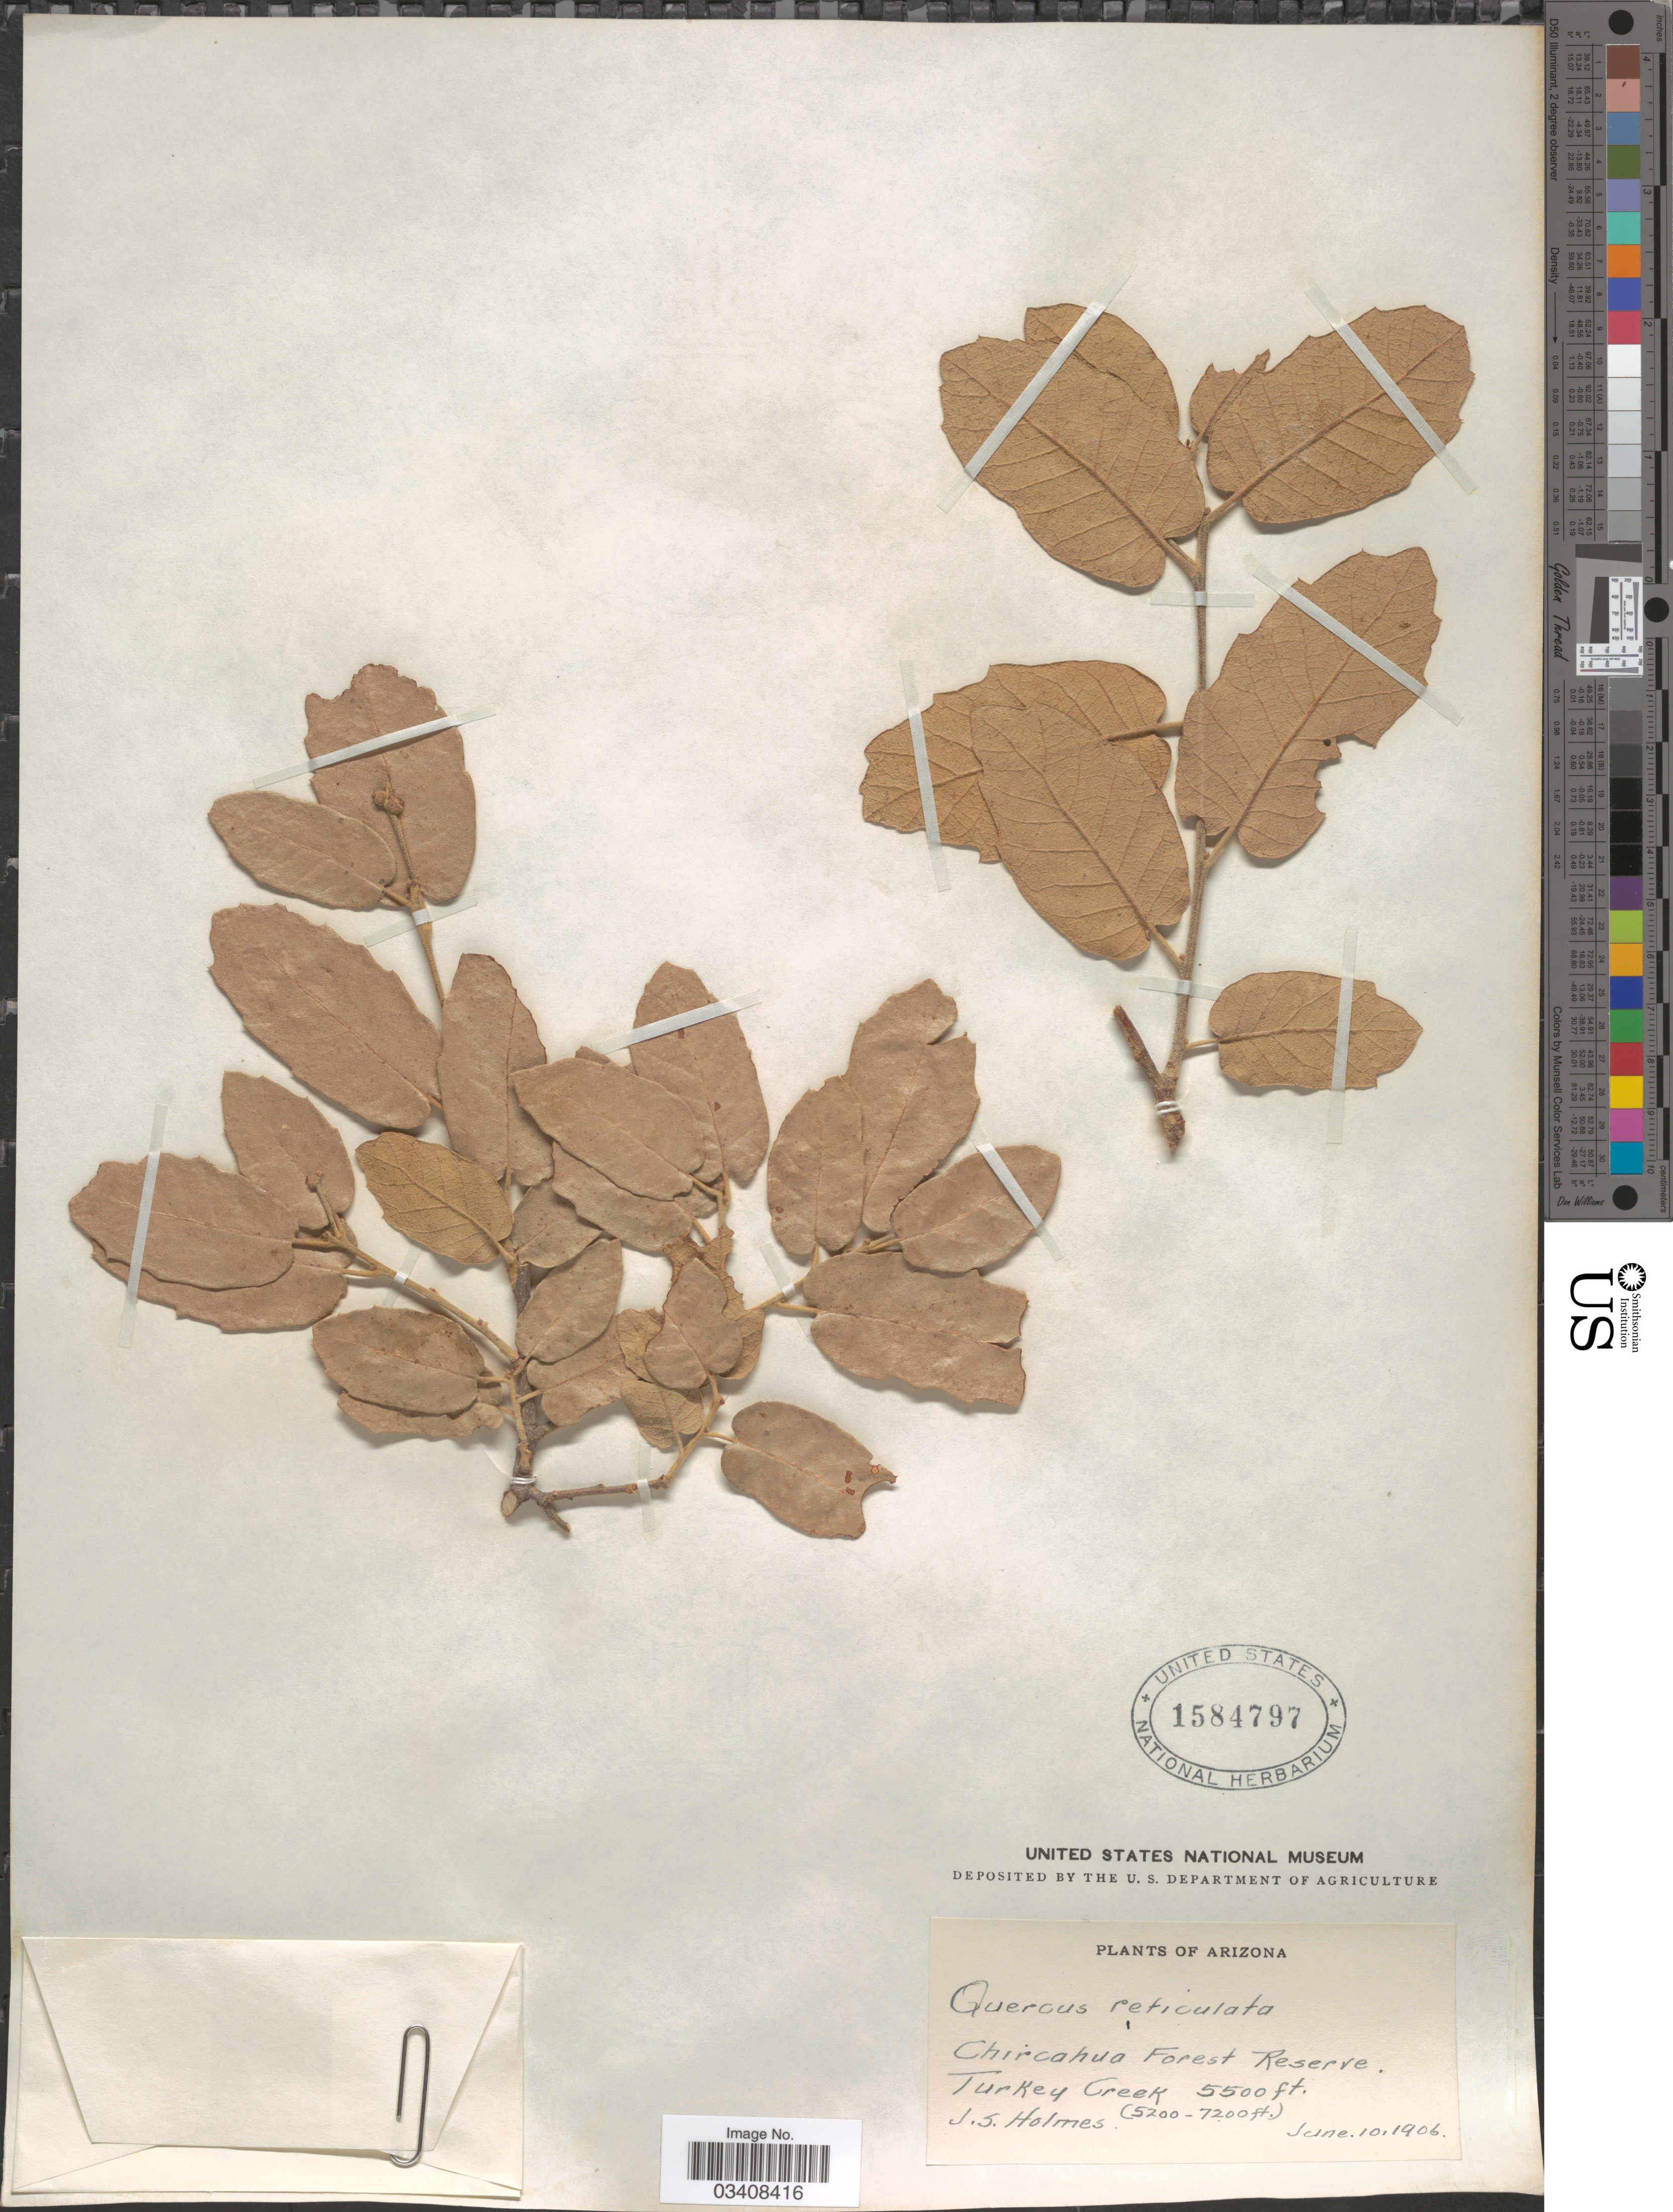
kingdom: Plantae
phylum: Tracheophyta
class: Magnoliopsida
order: Fagales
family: Fagaceae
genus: Quercus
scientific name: Quercus rugosa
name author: Née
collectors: J. Holmes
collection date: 1906-06-10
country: United States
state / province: Arizona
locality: Chirachua Forest Reserve. Turkey Creek.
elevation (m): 1676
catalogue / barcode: US 1584797